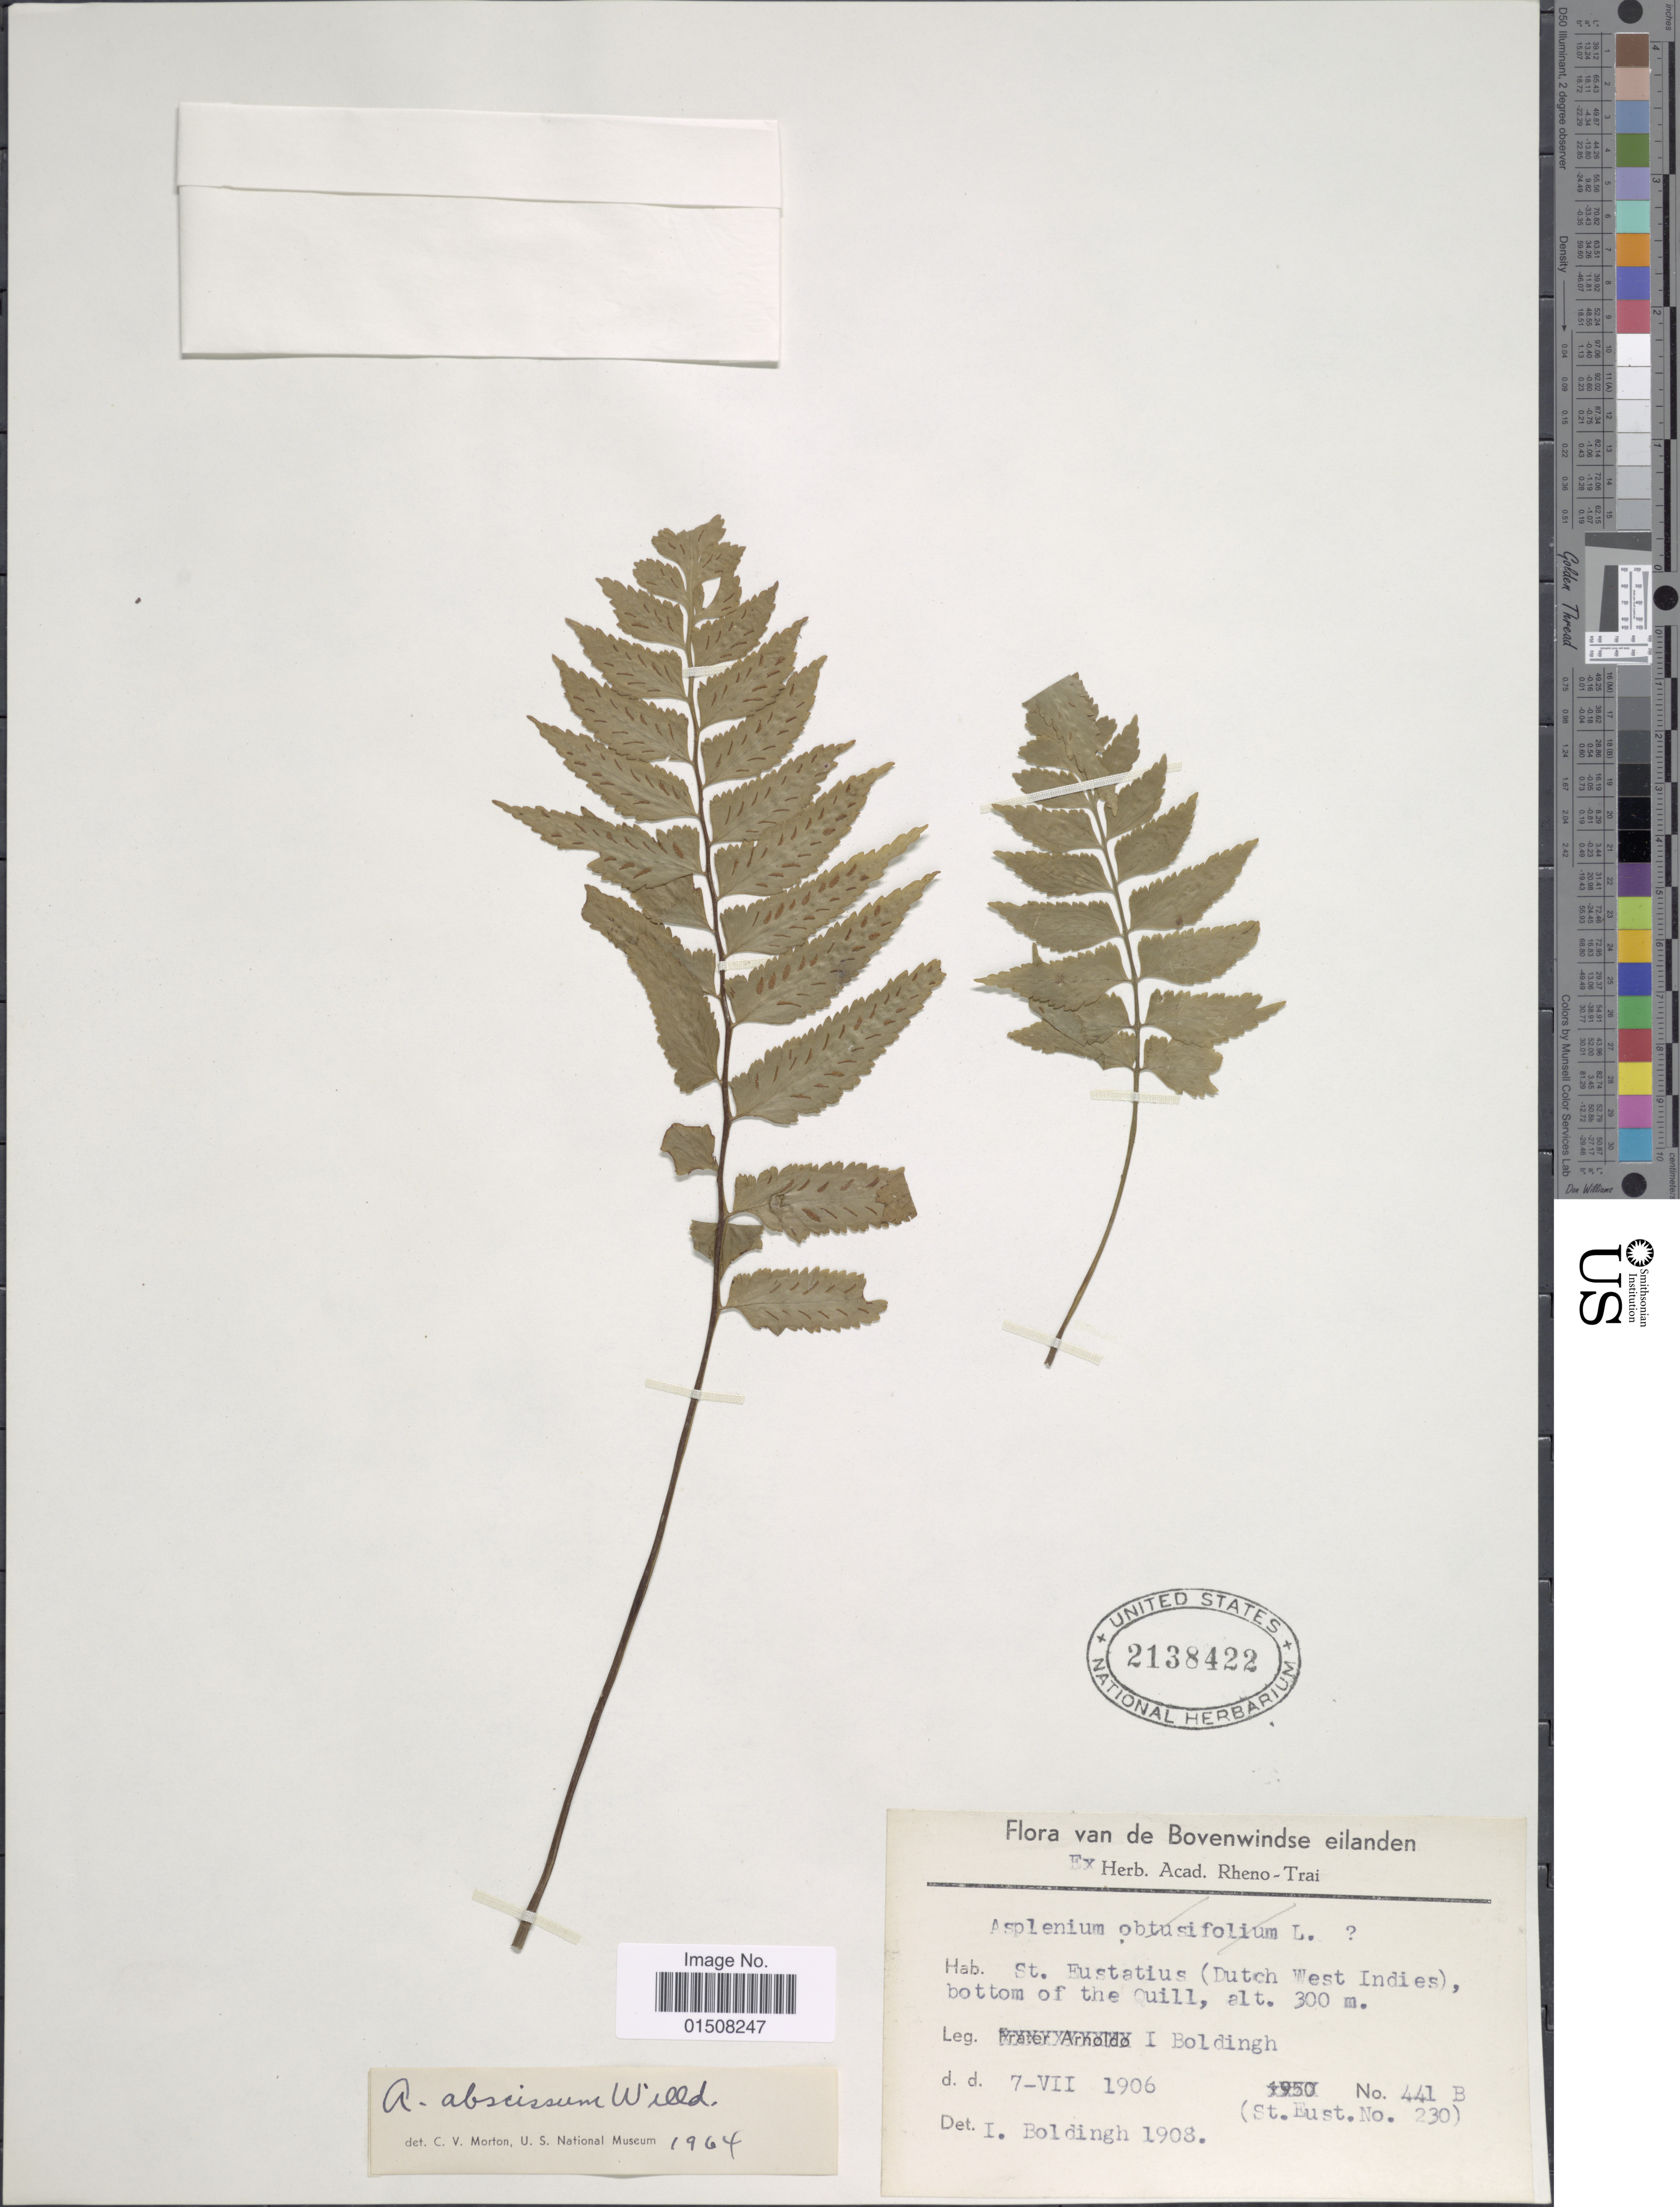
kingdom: Plantae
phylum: Tracheophyta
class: Polypodiopsida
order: Polypodiales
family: Aspleniaceae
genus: Asplenium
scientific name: Asplenium abscissum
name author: Willd.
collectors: I. Boldingh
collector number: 441 B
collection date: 1906-07-07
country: Netherlands Antilles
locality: St. Eustatius (Dutch West Indies), bottom of the Quill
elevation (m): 300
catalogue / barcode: US 2138422